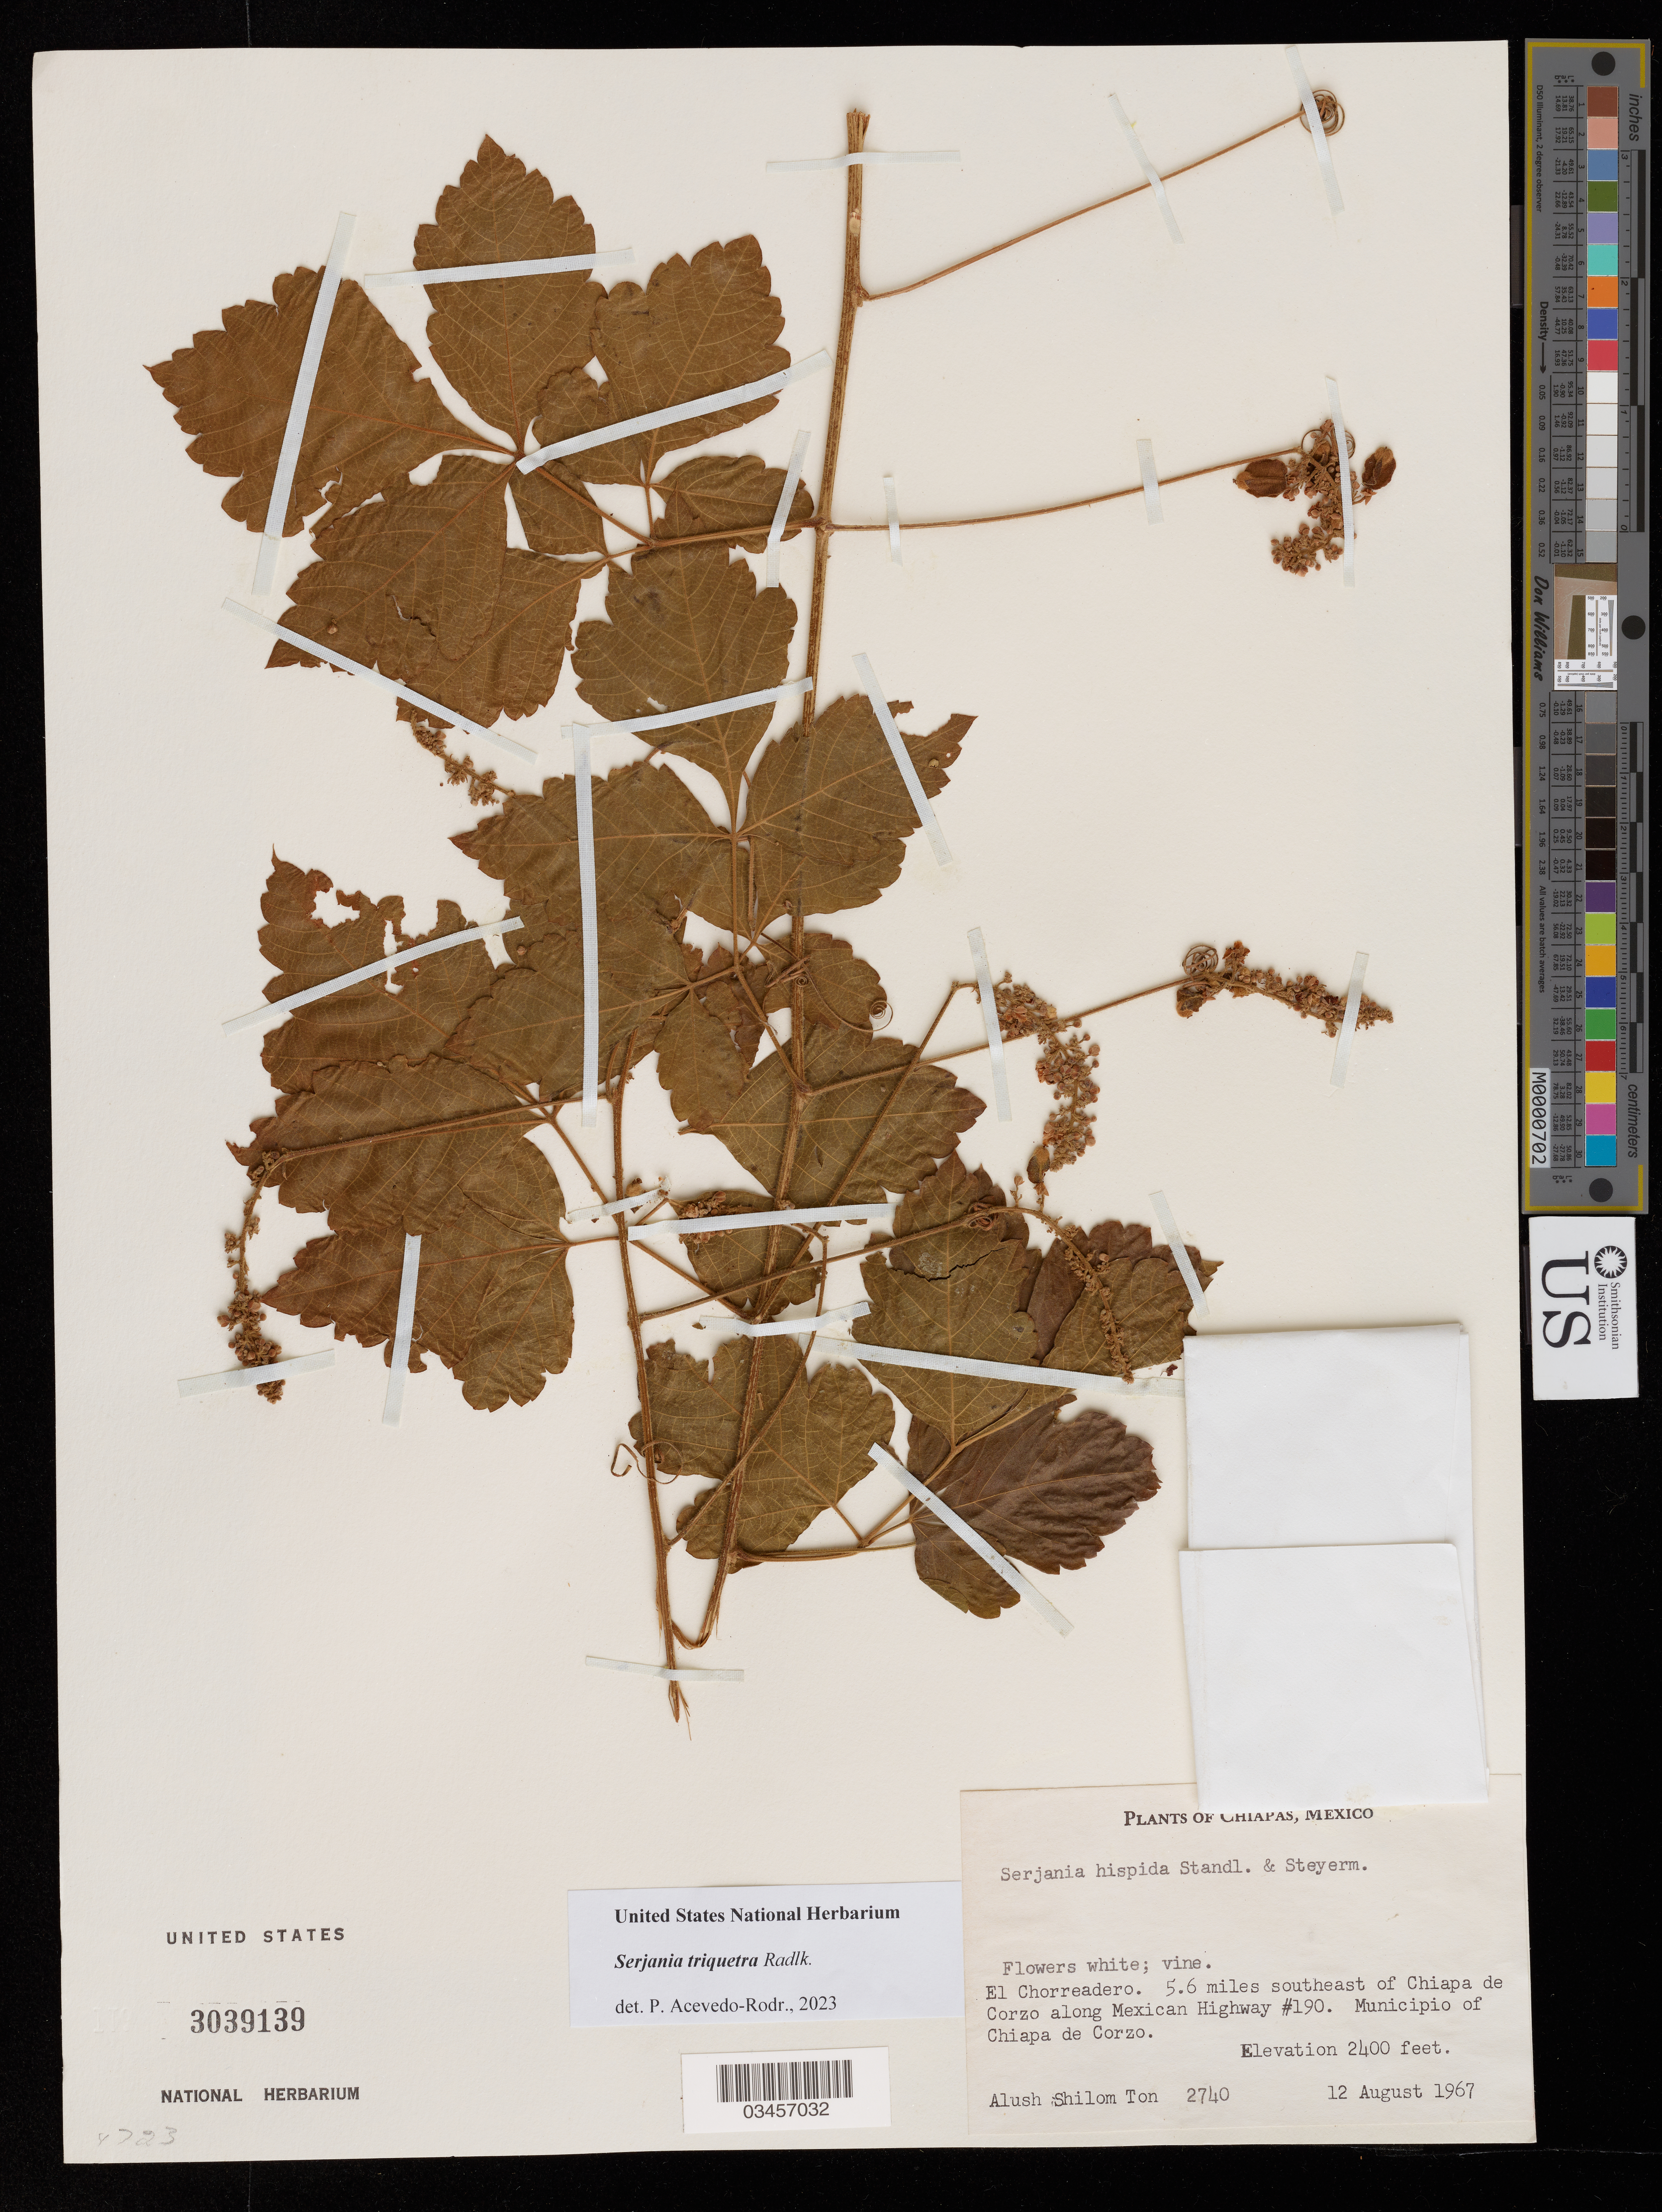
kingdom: Plantae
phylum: Tracheophyta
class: Magnoliopsida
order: Sapindales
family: Sapindaceae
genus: Serjania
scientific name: Serjania triquetra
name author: Radlk.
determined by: Acevedo-Rodriguez, P., (US), Smithsonian Institution - National Museum of Natural History (UNITED STATES)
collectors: A. S. Ton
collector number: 2740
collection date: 1967-08-12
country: Mexico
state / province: Chiapas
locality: Municipio of Chiapa de Corzo. El Chorreadero, 5.6 miles southeast of Chiapa de Corzo along Mexican Highway #190.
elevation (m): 732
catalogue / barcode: US 3039139